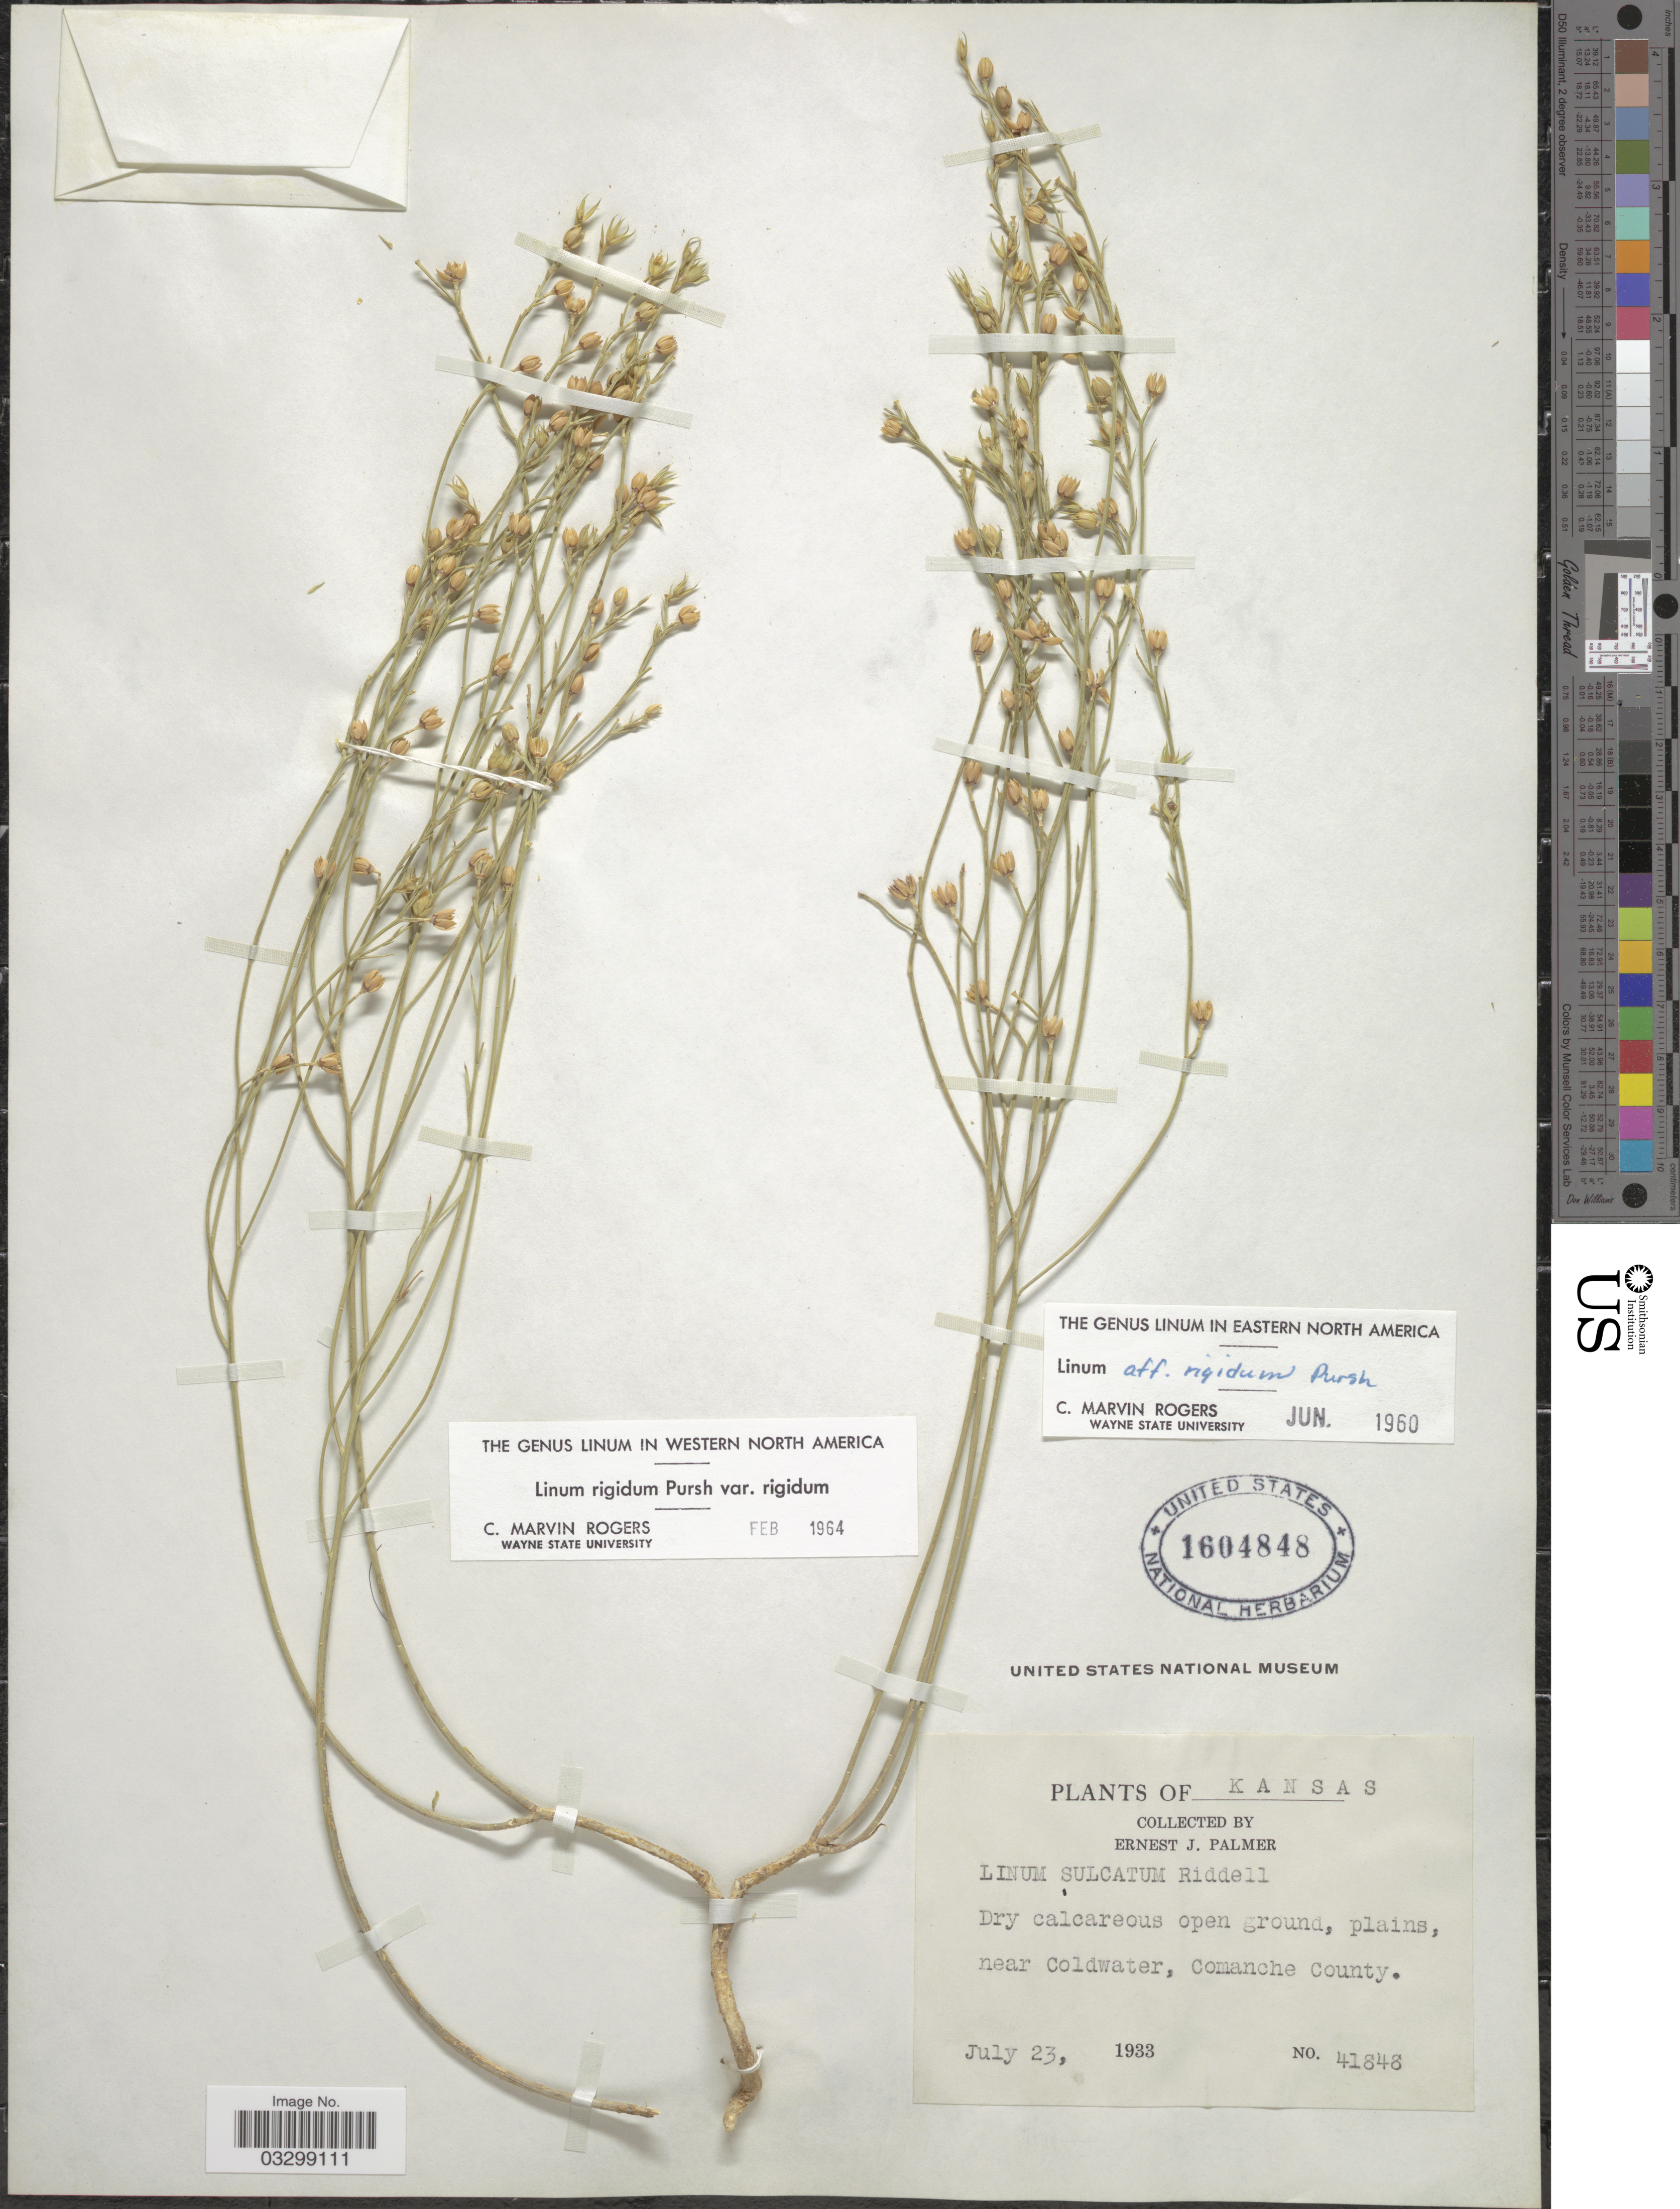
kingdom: Plantae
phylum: Tracheophyta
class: Magnoliopsida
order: Malpighiales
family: Linaceae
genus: Linum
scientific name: Linum rigidum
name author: Pursh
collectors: E. J. Palmer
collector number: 41848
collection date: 1933-07-23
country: United States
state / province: Kansas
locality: Near Coldwater, Comanche County.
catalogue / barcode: US 1604848